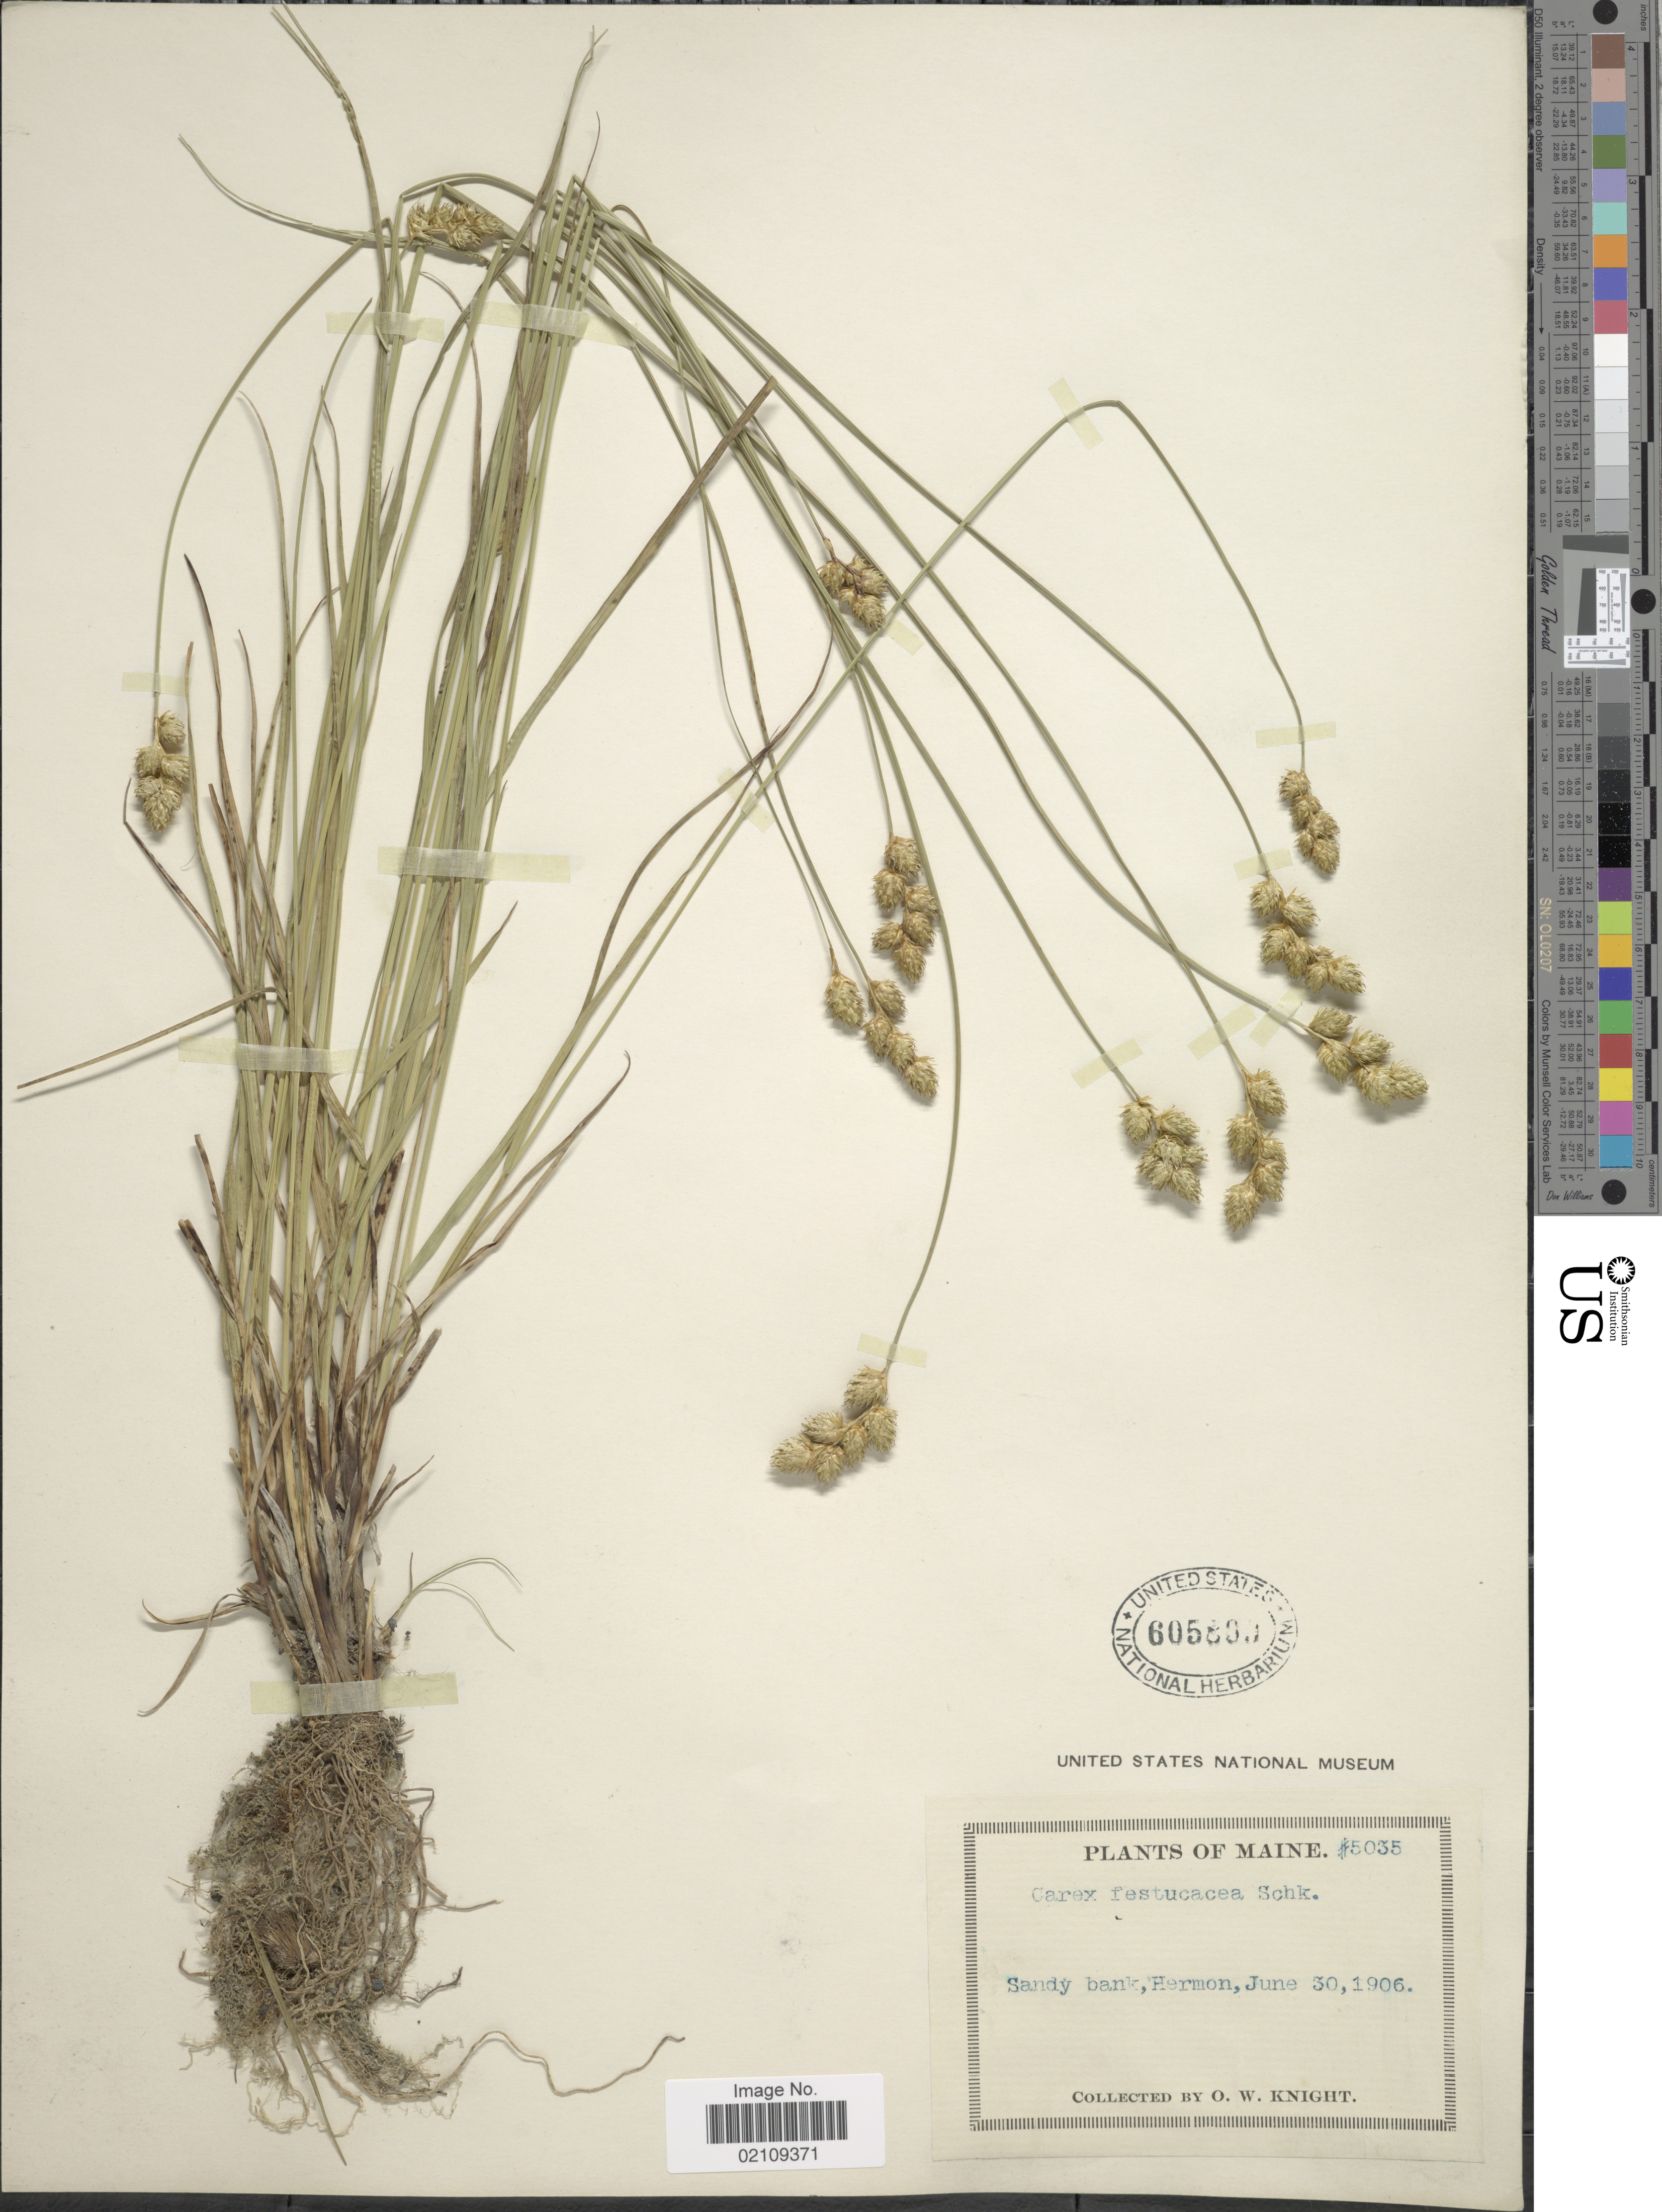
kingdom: Plantae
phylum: Tracheophyta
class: Liliopsida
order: Poales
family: Cyperaceae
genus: Carex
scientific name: Carex festucacea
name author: Willd.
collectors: O. Knight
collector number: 5035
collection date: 1906-06-30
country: United States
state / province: Maine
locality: Sandy bank, Hermon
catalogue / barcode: US 605809